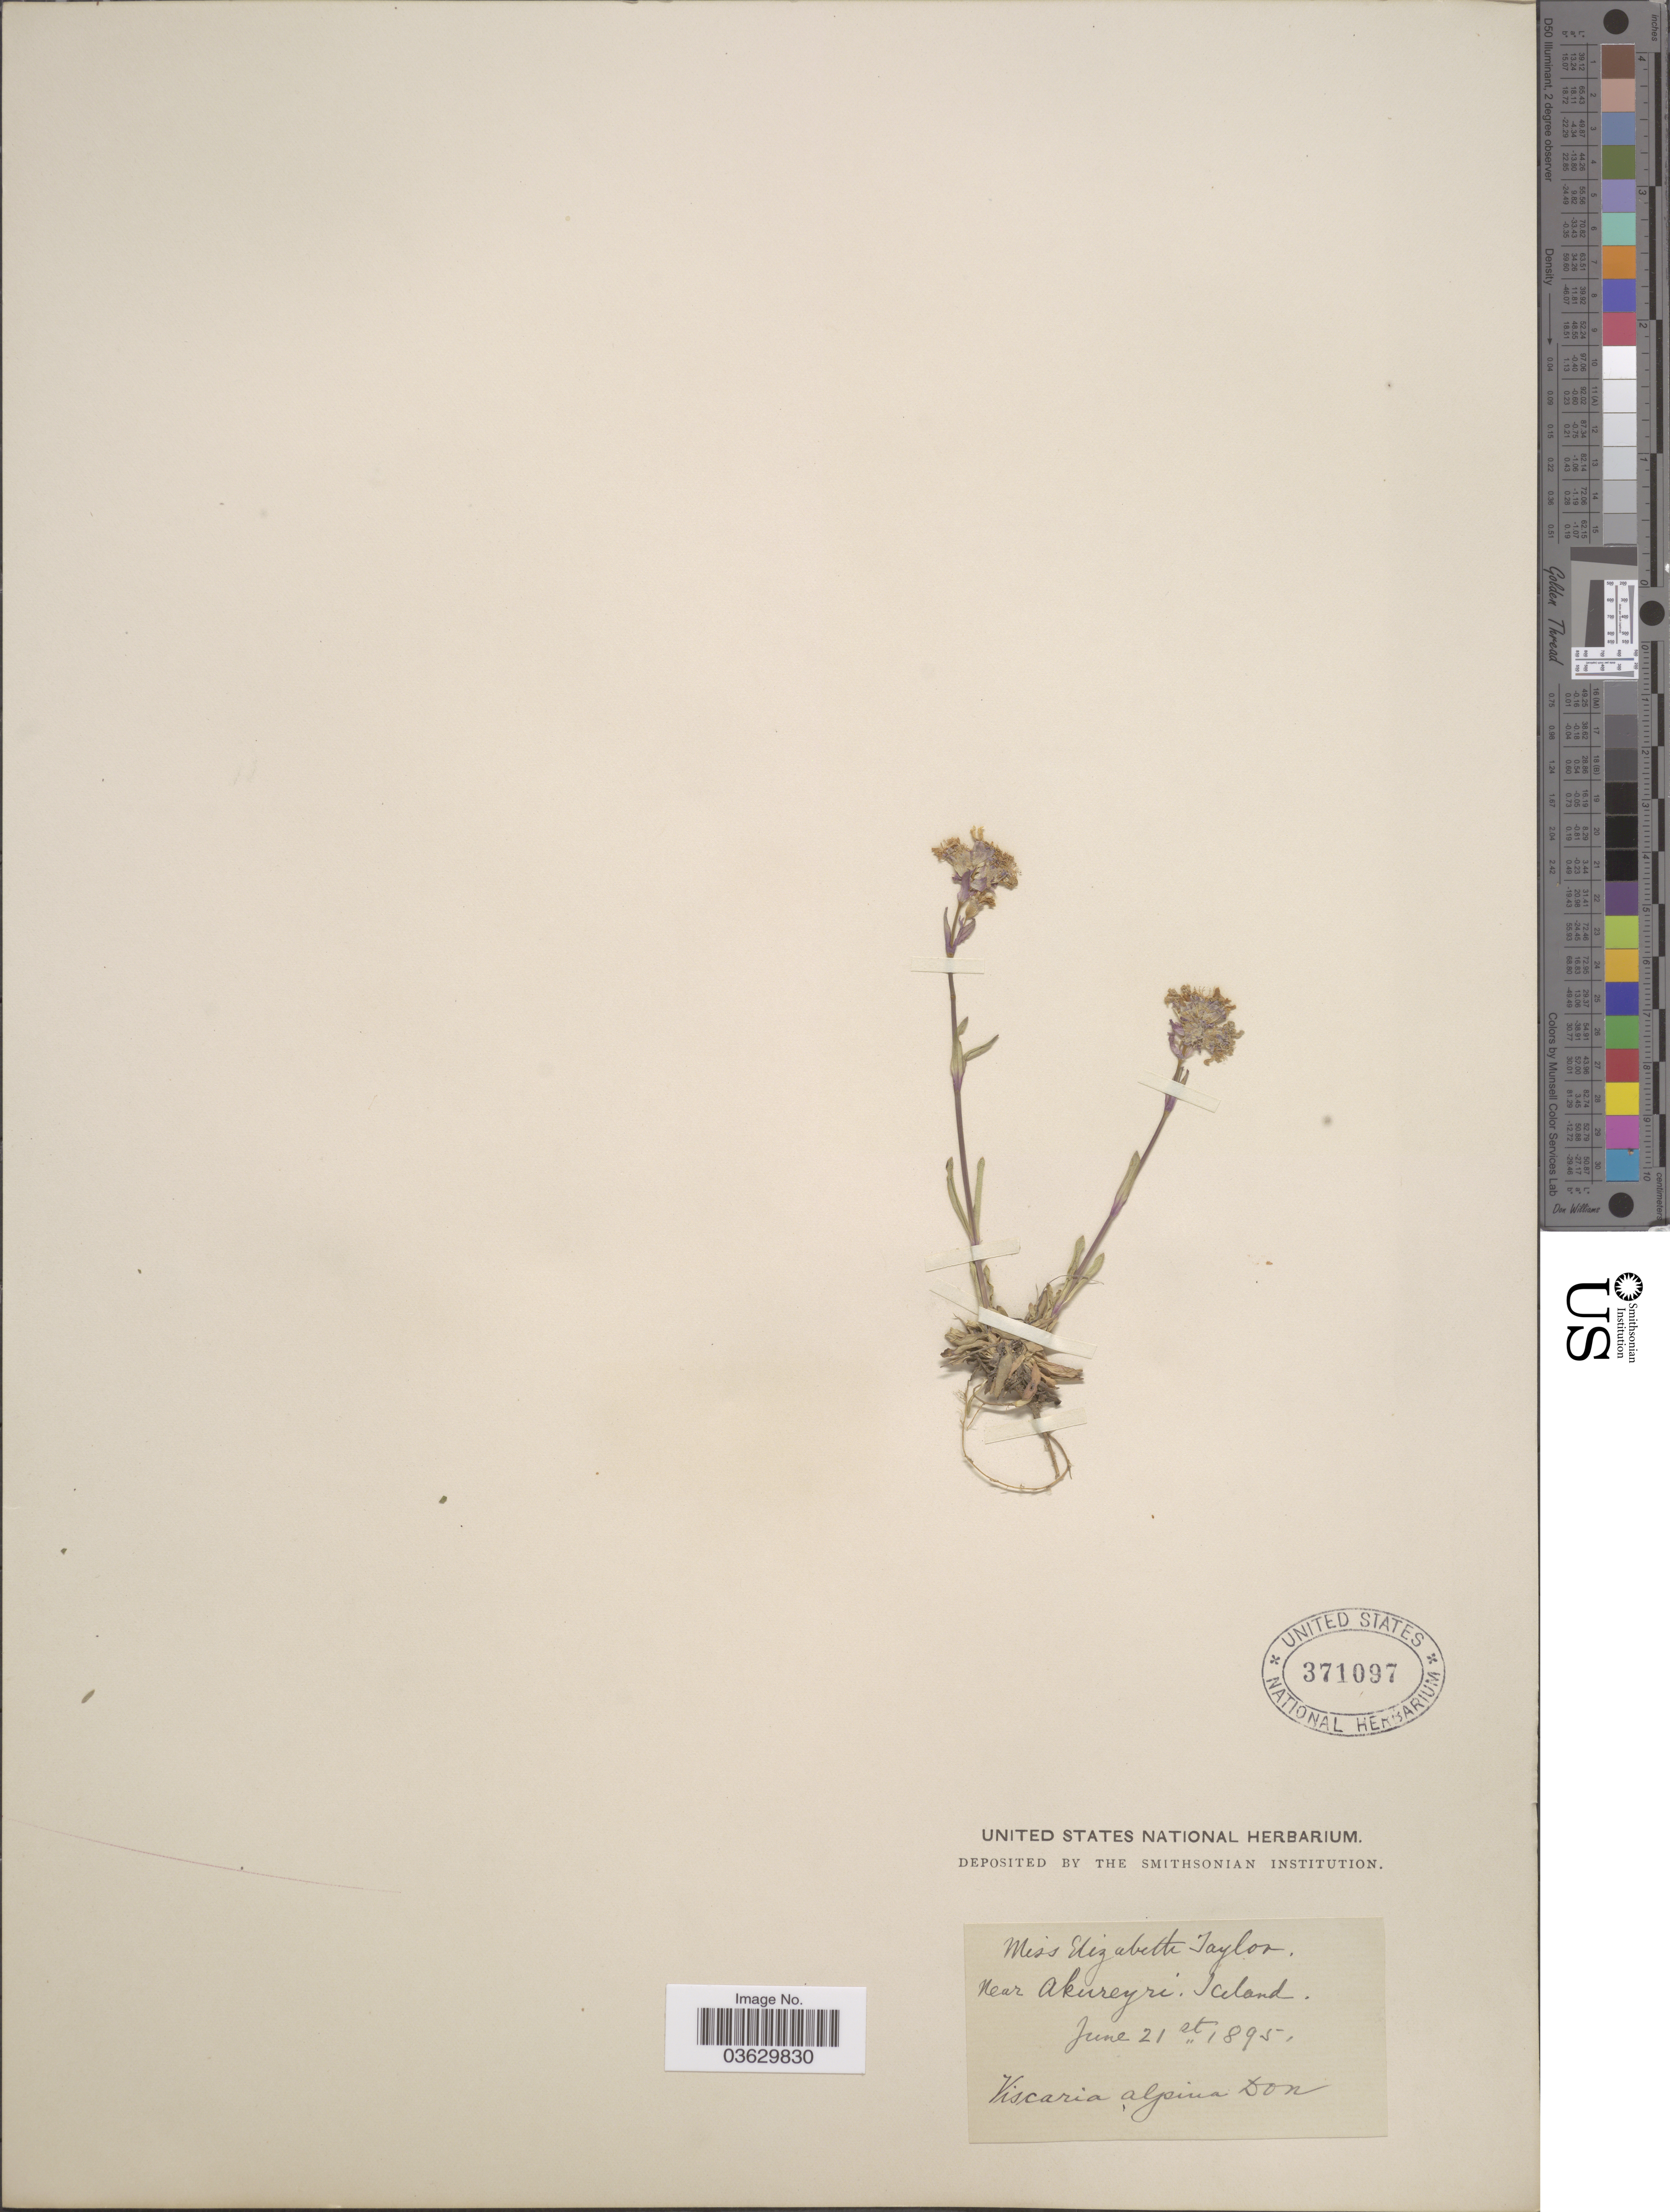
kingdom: Plantae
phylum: Tracheophyta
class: Magnoliopsida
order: Caryophyllales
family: Caryophyllaceae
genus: Viscaria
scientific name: Viscaria alpina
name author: (L.) G. Don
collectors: E. L. Taylor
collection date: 1895-06-21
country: Iceland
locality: Near Akureyri.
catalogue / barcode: US 371097